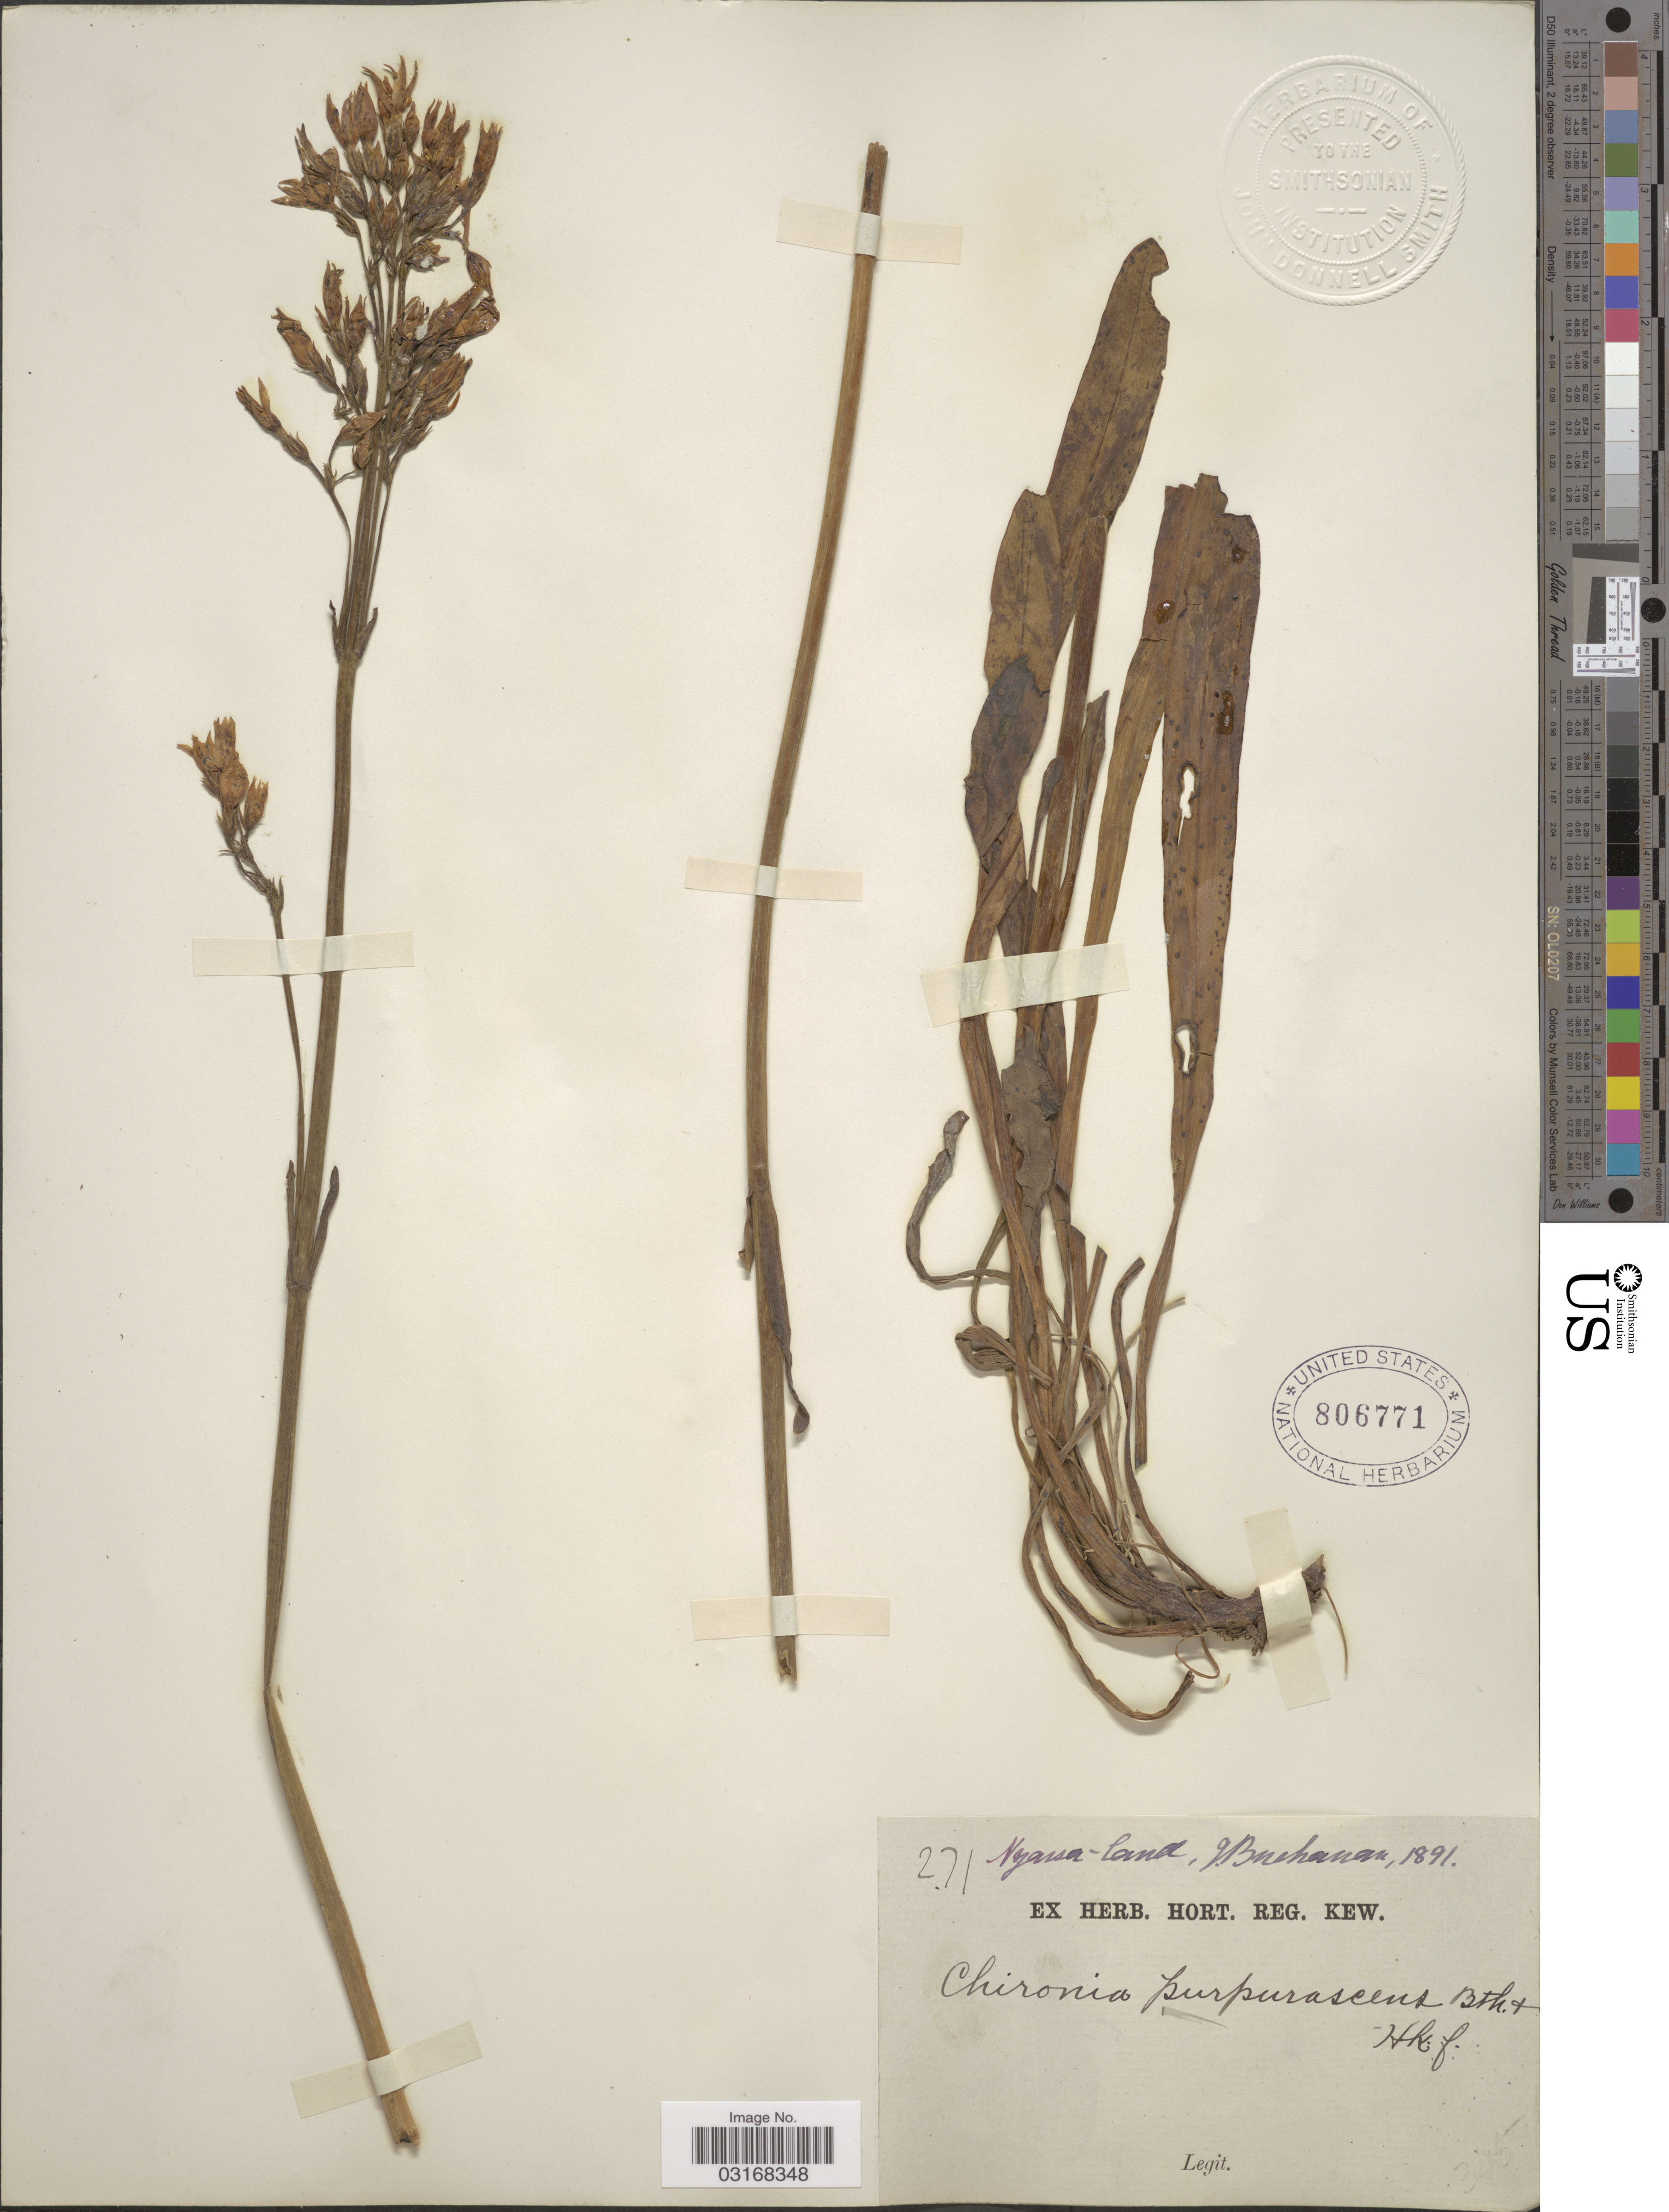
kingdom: Plantae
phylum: Tracheophyta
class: Magnoliopsida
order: Gentianales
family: Gentianaceae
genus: Chironia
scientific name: Chironia purpurascens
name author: Benth. & Hook. f.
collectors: J. Buchanan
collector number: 271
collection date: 1891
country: Malawi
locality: Nyassa-land.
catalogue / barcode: US 806771